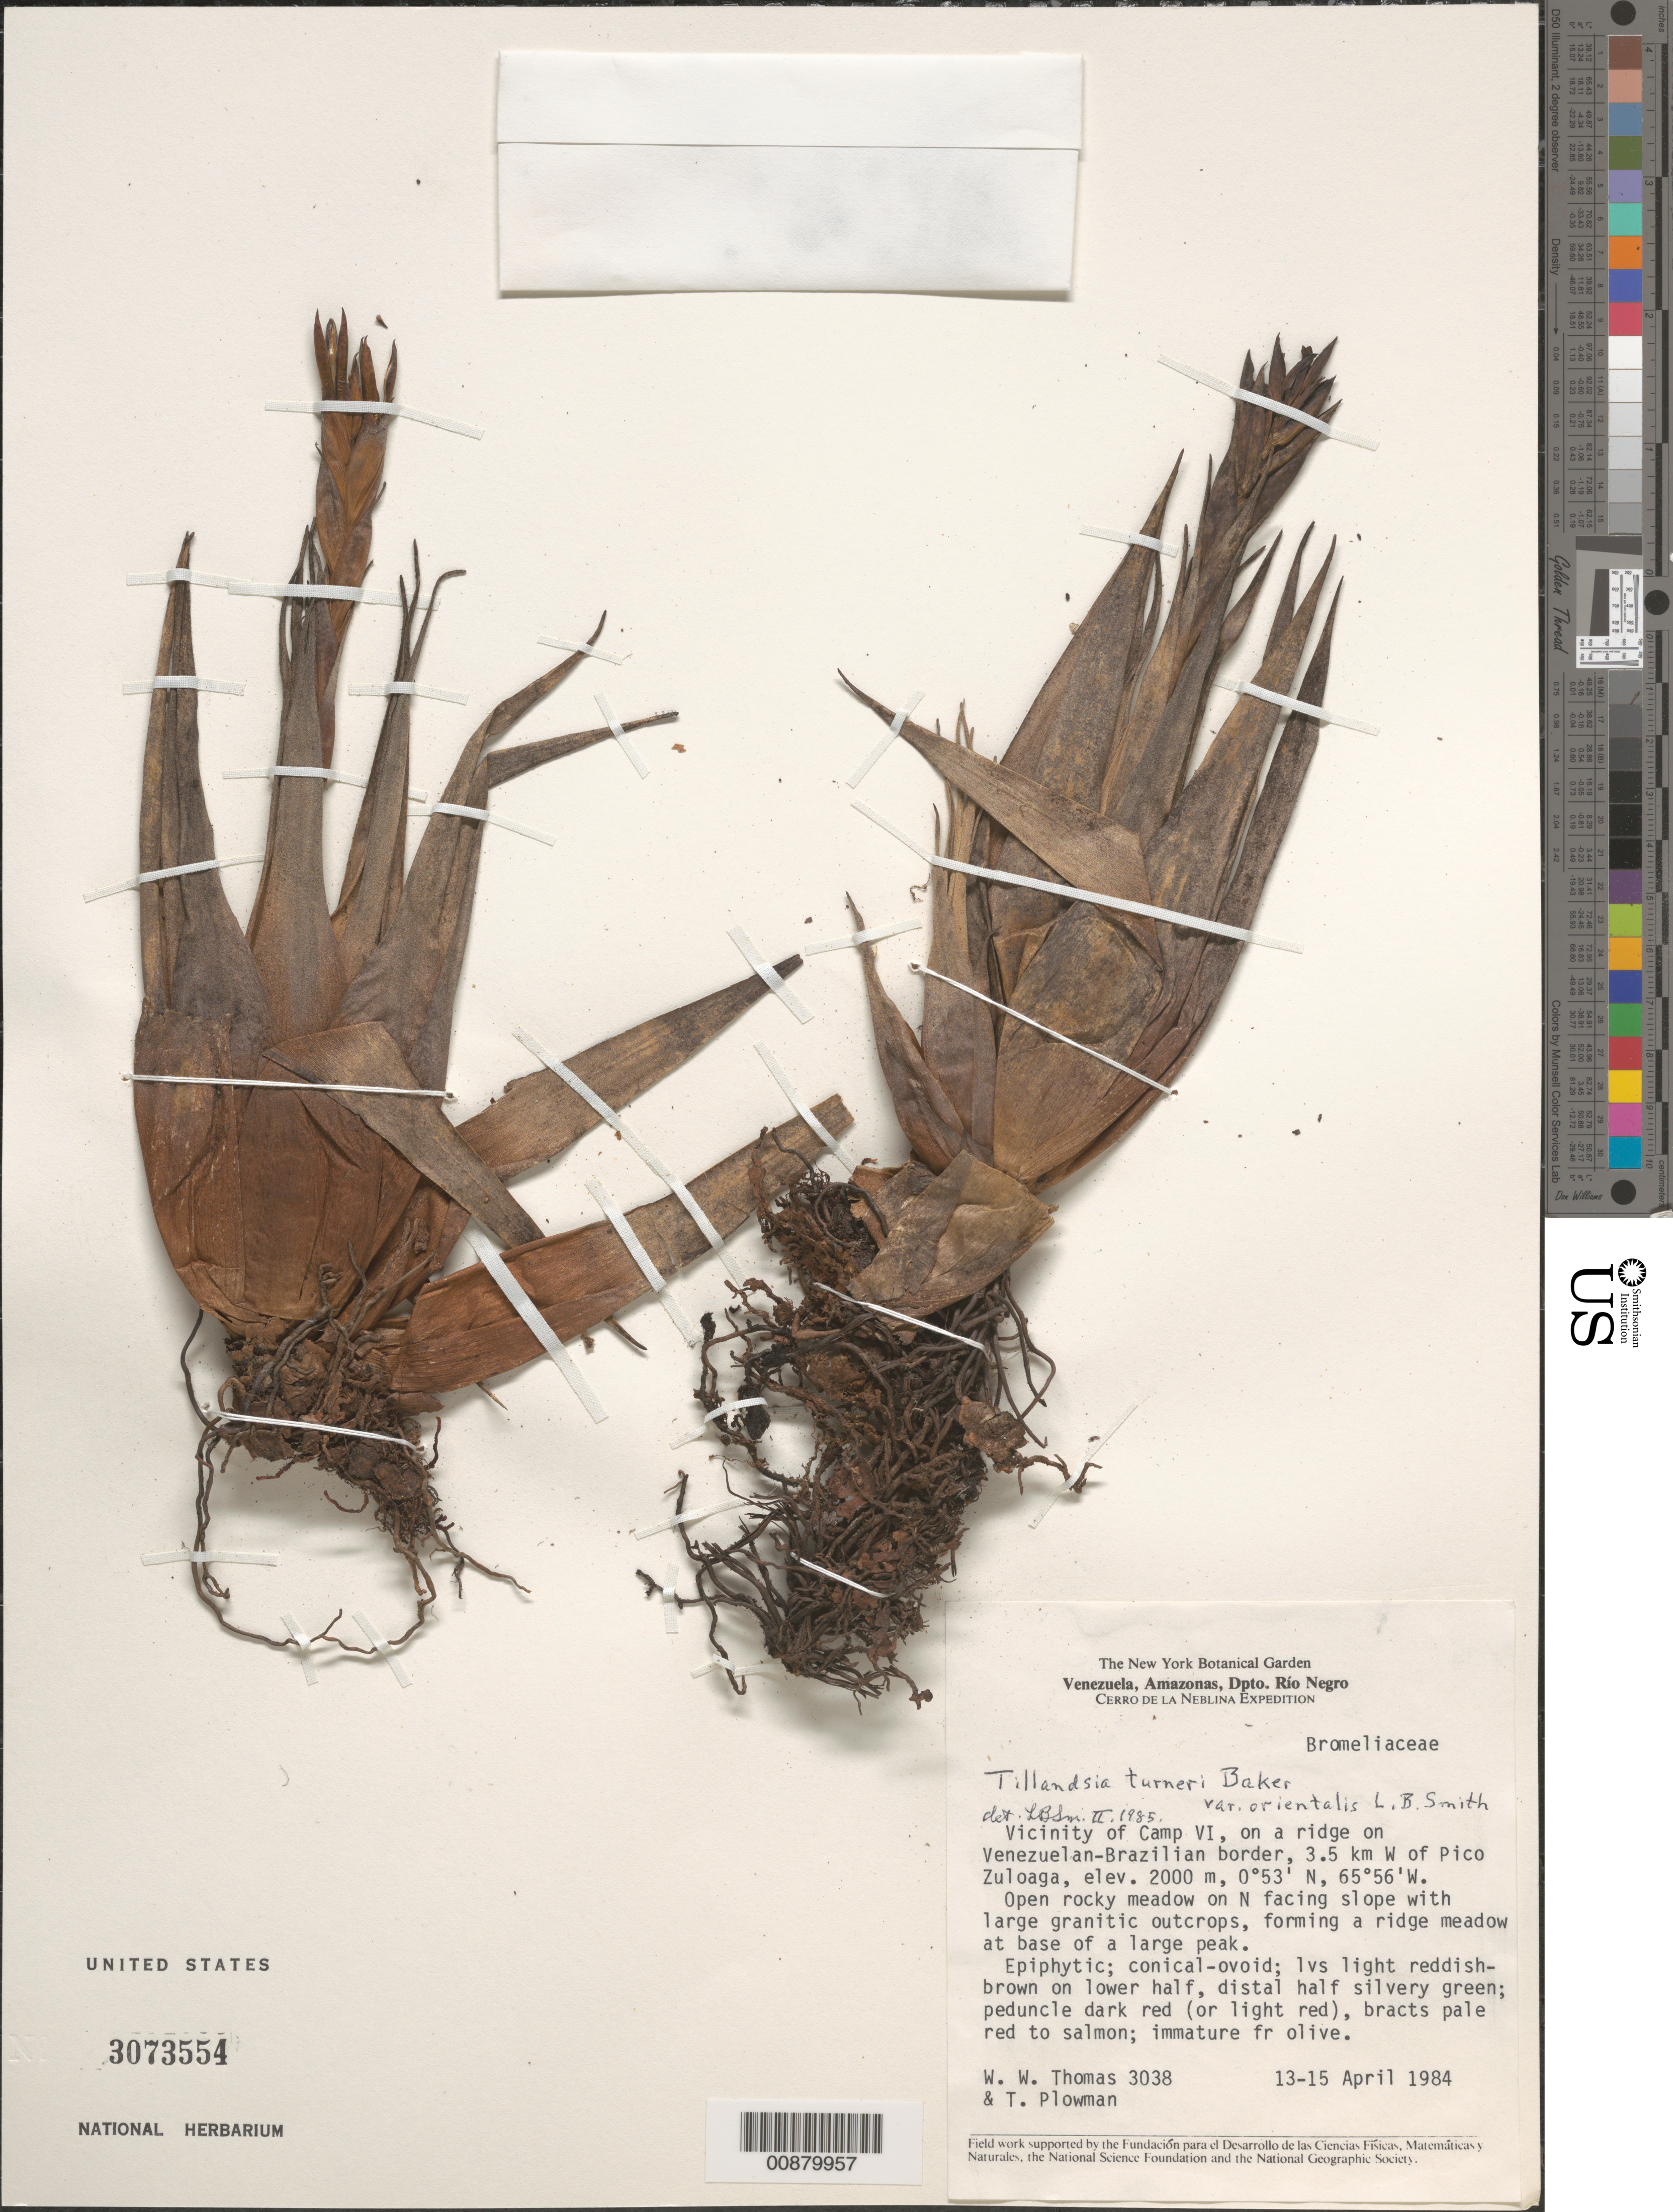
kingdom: Plantae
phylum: Tracheophyta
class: Liliopsida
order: Poales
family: Bromeliaceae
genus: Tillandsia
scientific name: Tillandsia turneri var. orientalis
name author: L.B. Sm.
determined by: Smith, Lyman B., (US), NMNH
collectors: W. W. Thomas & T. Plowman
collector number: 3038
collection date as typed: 13-Apr-84 to 15-Apr-84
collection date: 1984-04-13/1984-04-15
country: Venezuela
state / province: Amazonas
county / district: Río Negro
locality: Pico Zuloga, 3.5 km W of, near Camp VI, Venezuelan-Brazilian border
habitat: Open rocky meadow on N-facing slope with large granitic outcrops, forming a ridge meadow at base of large peak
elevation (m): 2000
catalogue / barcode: US 3073554